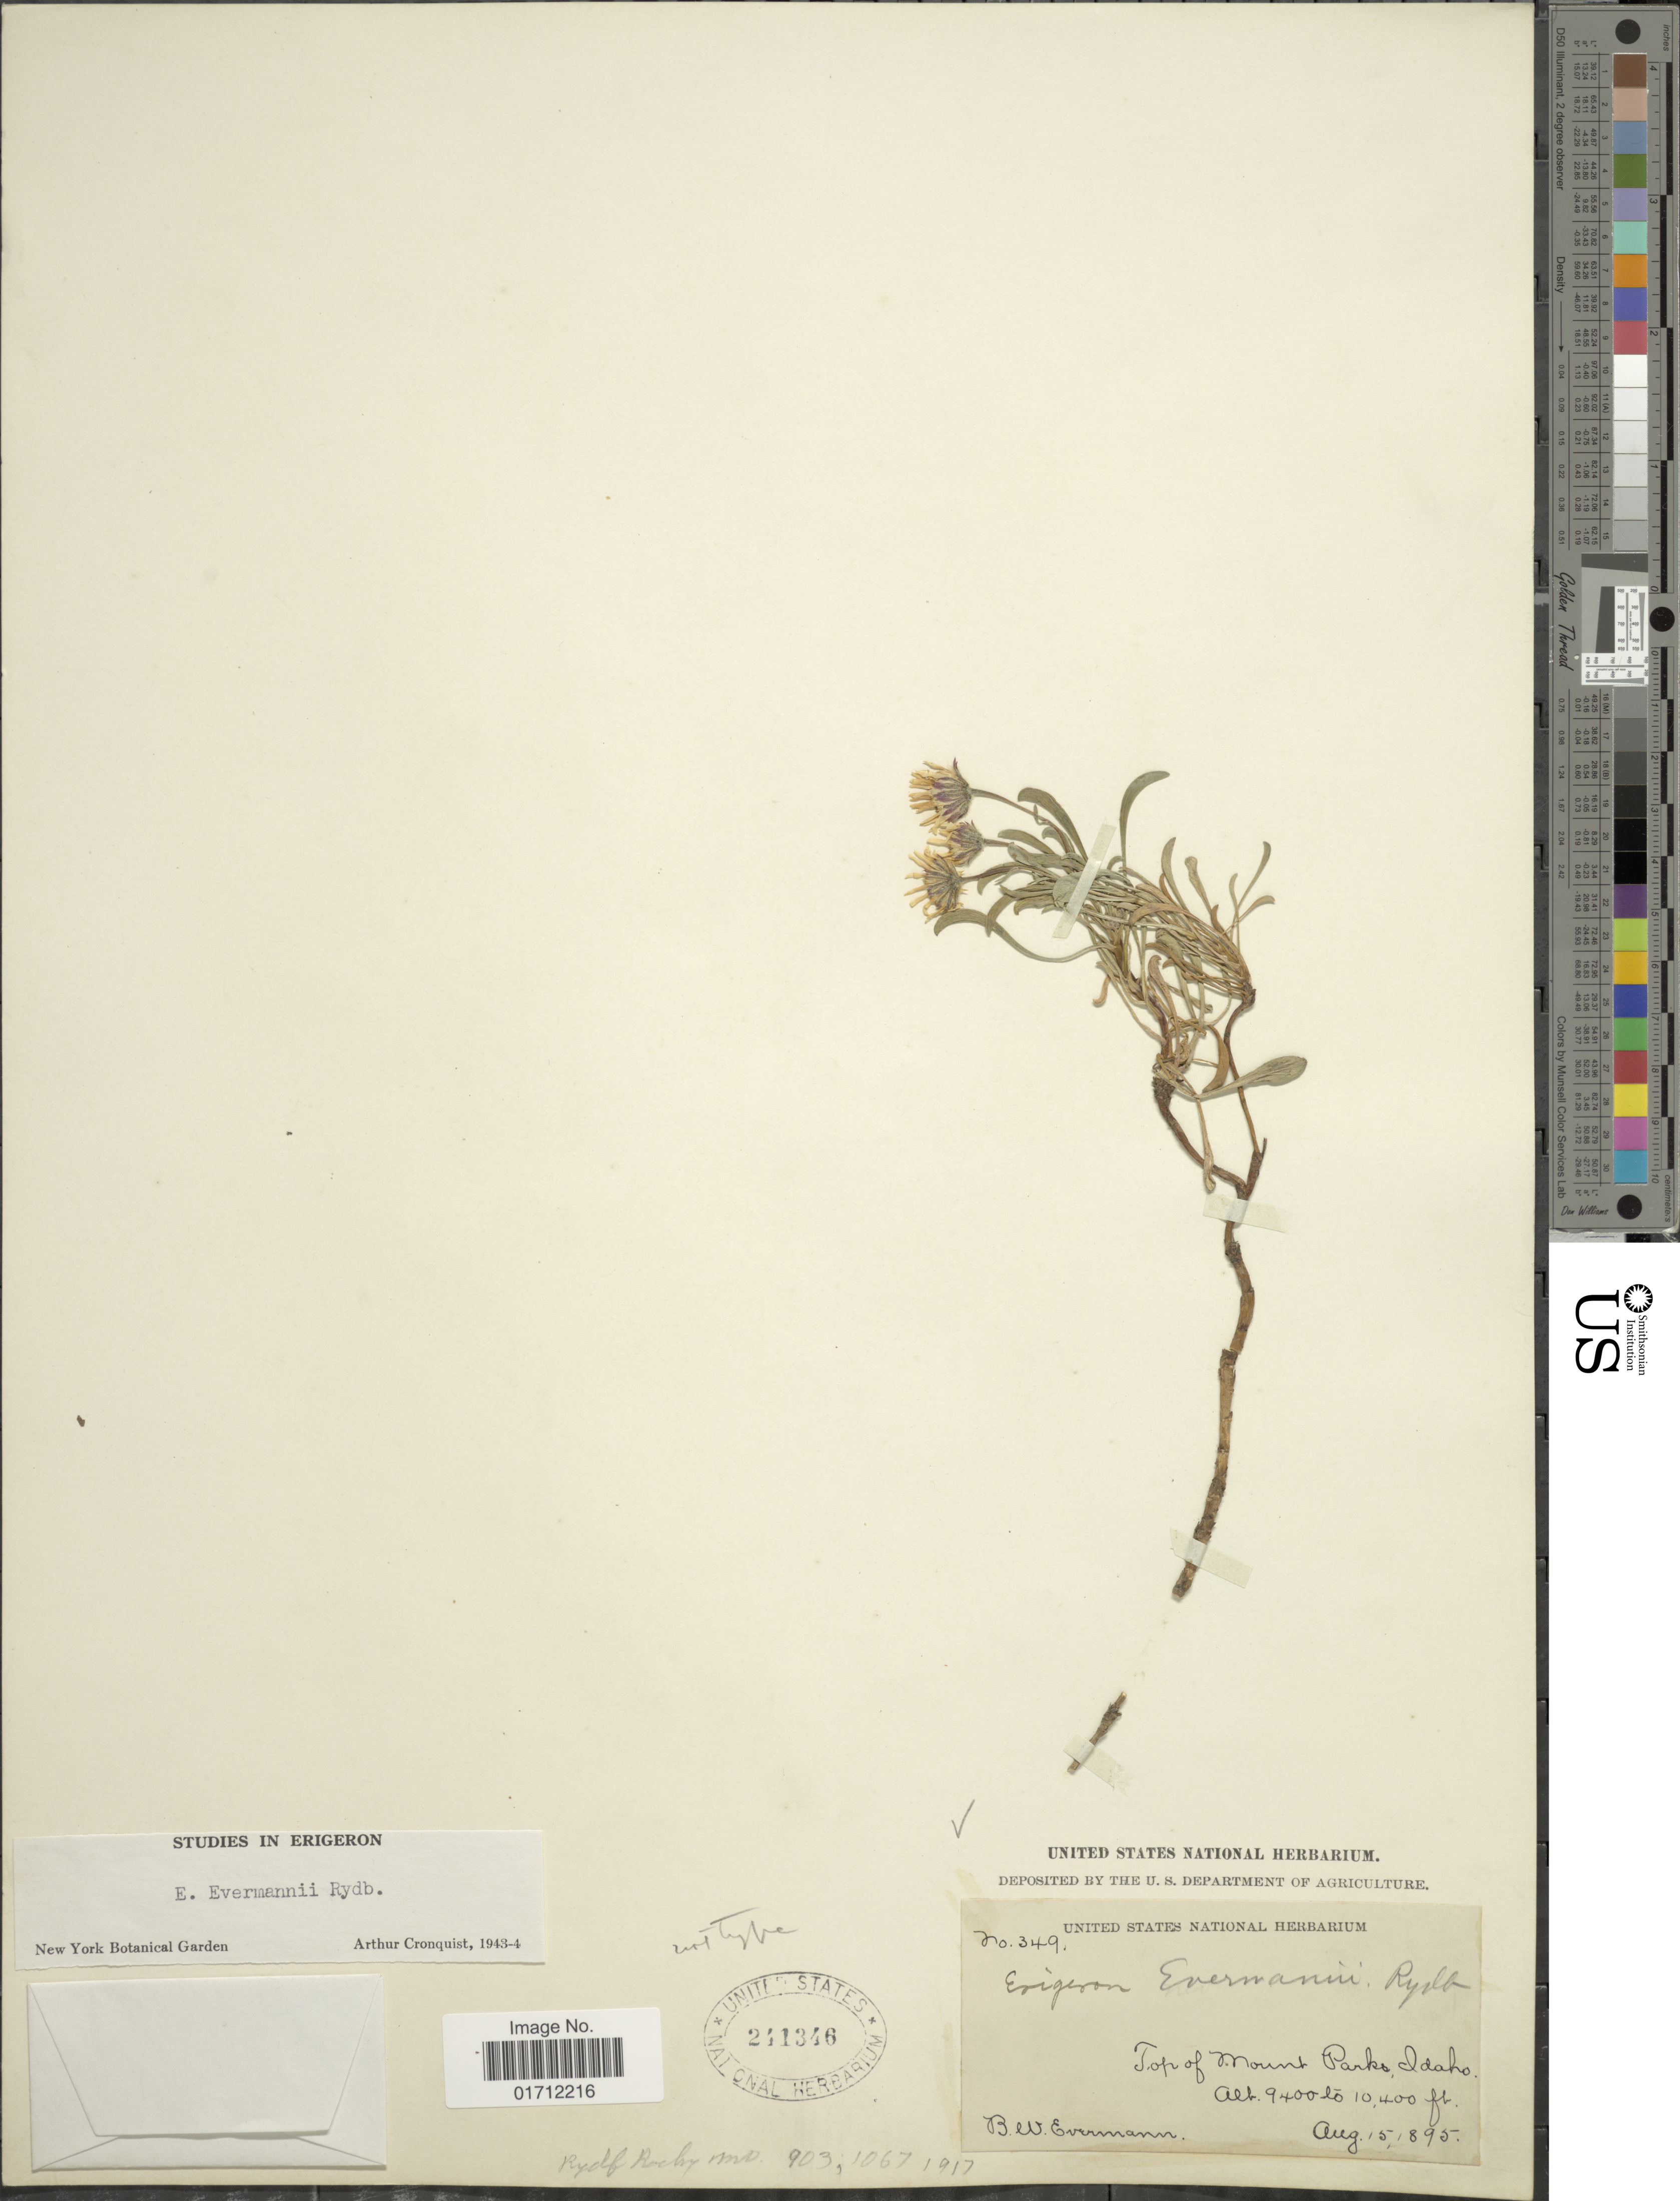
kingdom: Plantae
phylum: Tracheophyta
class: Magnoliopsida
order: Asterales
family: Asteraceae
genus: Erigeron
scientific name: Erigeron evermannii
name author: Rydb.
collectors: B. W. Evermann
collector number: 349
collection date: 1895-08-15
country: United States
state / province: Idaho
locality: Top of Mount Parks.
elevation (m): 2865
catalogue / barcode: US 241346